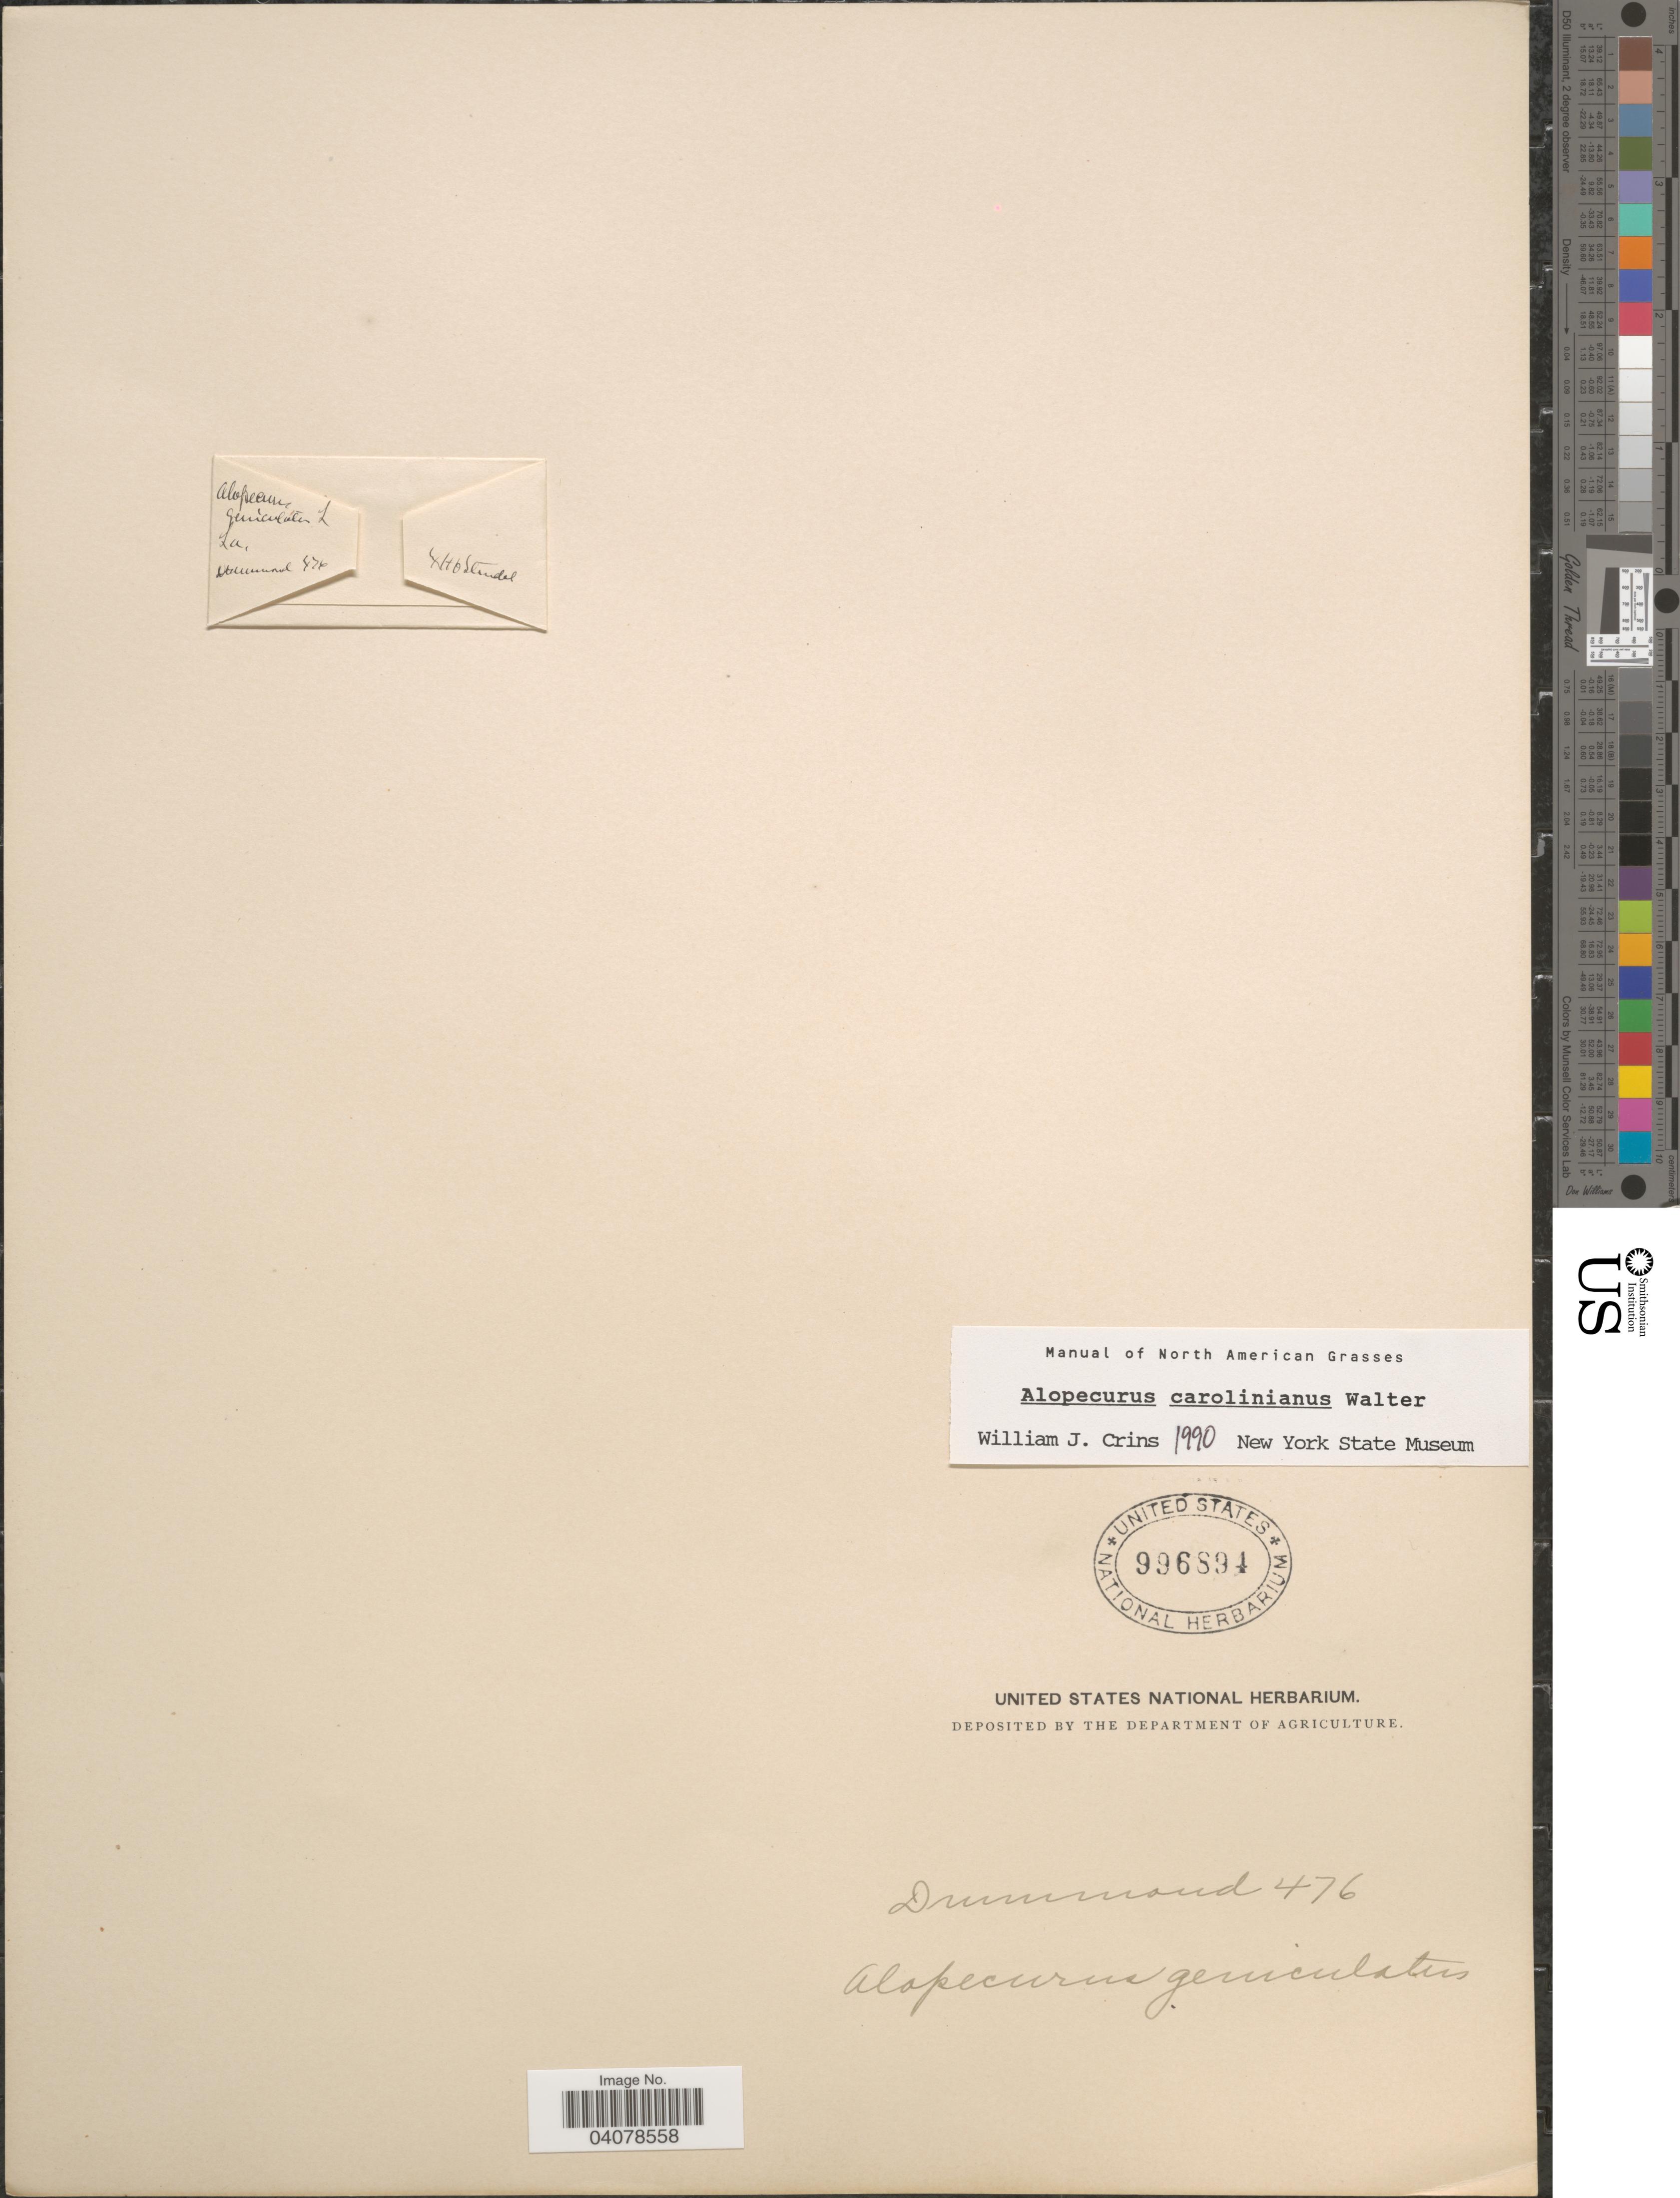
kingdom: Plantae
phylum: Tracheophyta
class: Liliopsida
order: Poales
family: Poaceae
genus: Alopecurus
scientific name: Alopecurus carolinianus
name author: Walter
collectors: -. Drummond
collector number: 476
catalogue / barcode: US 996894